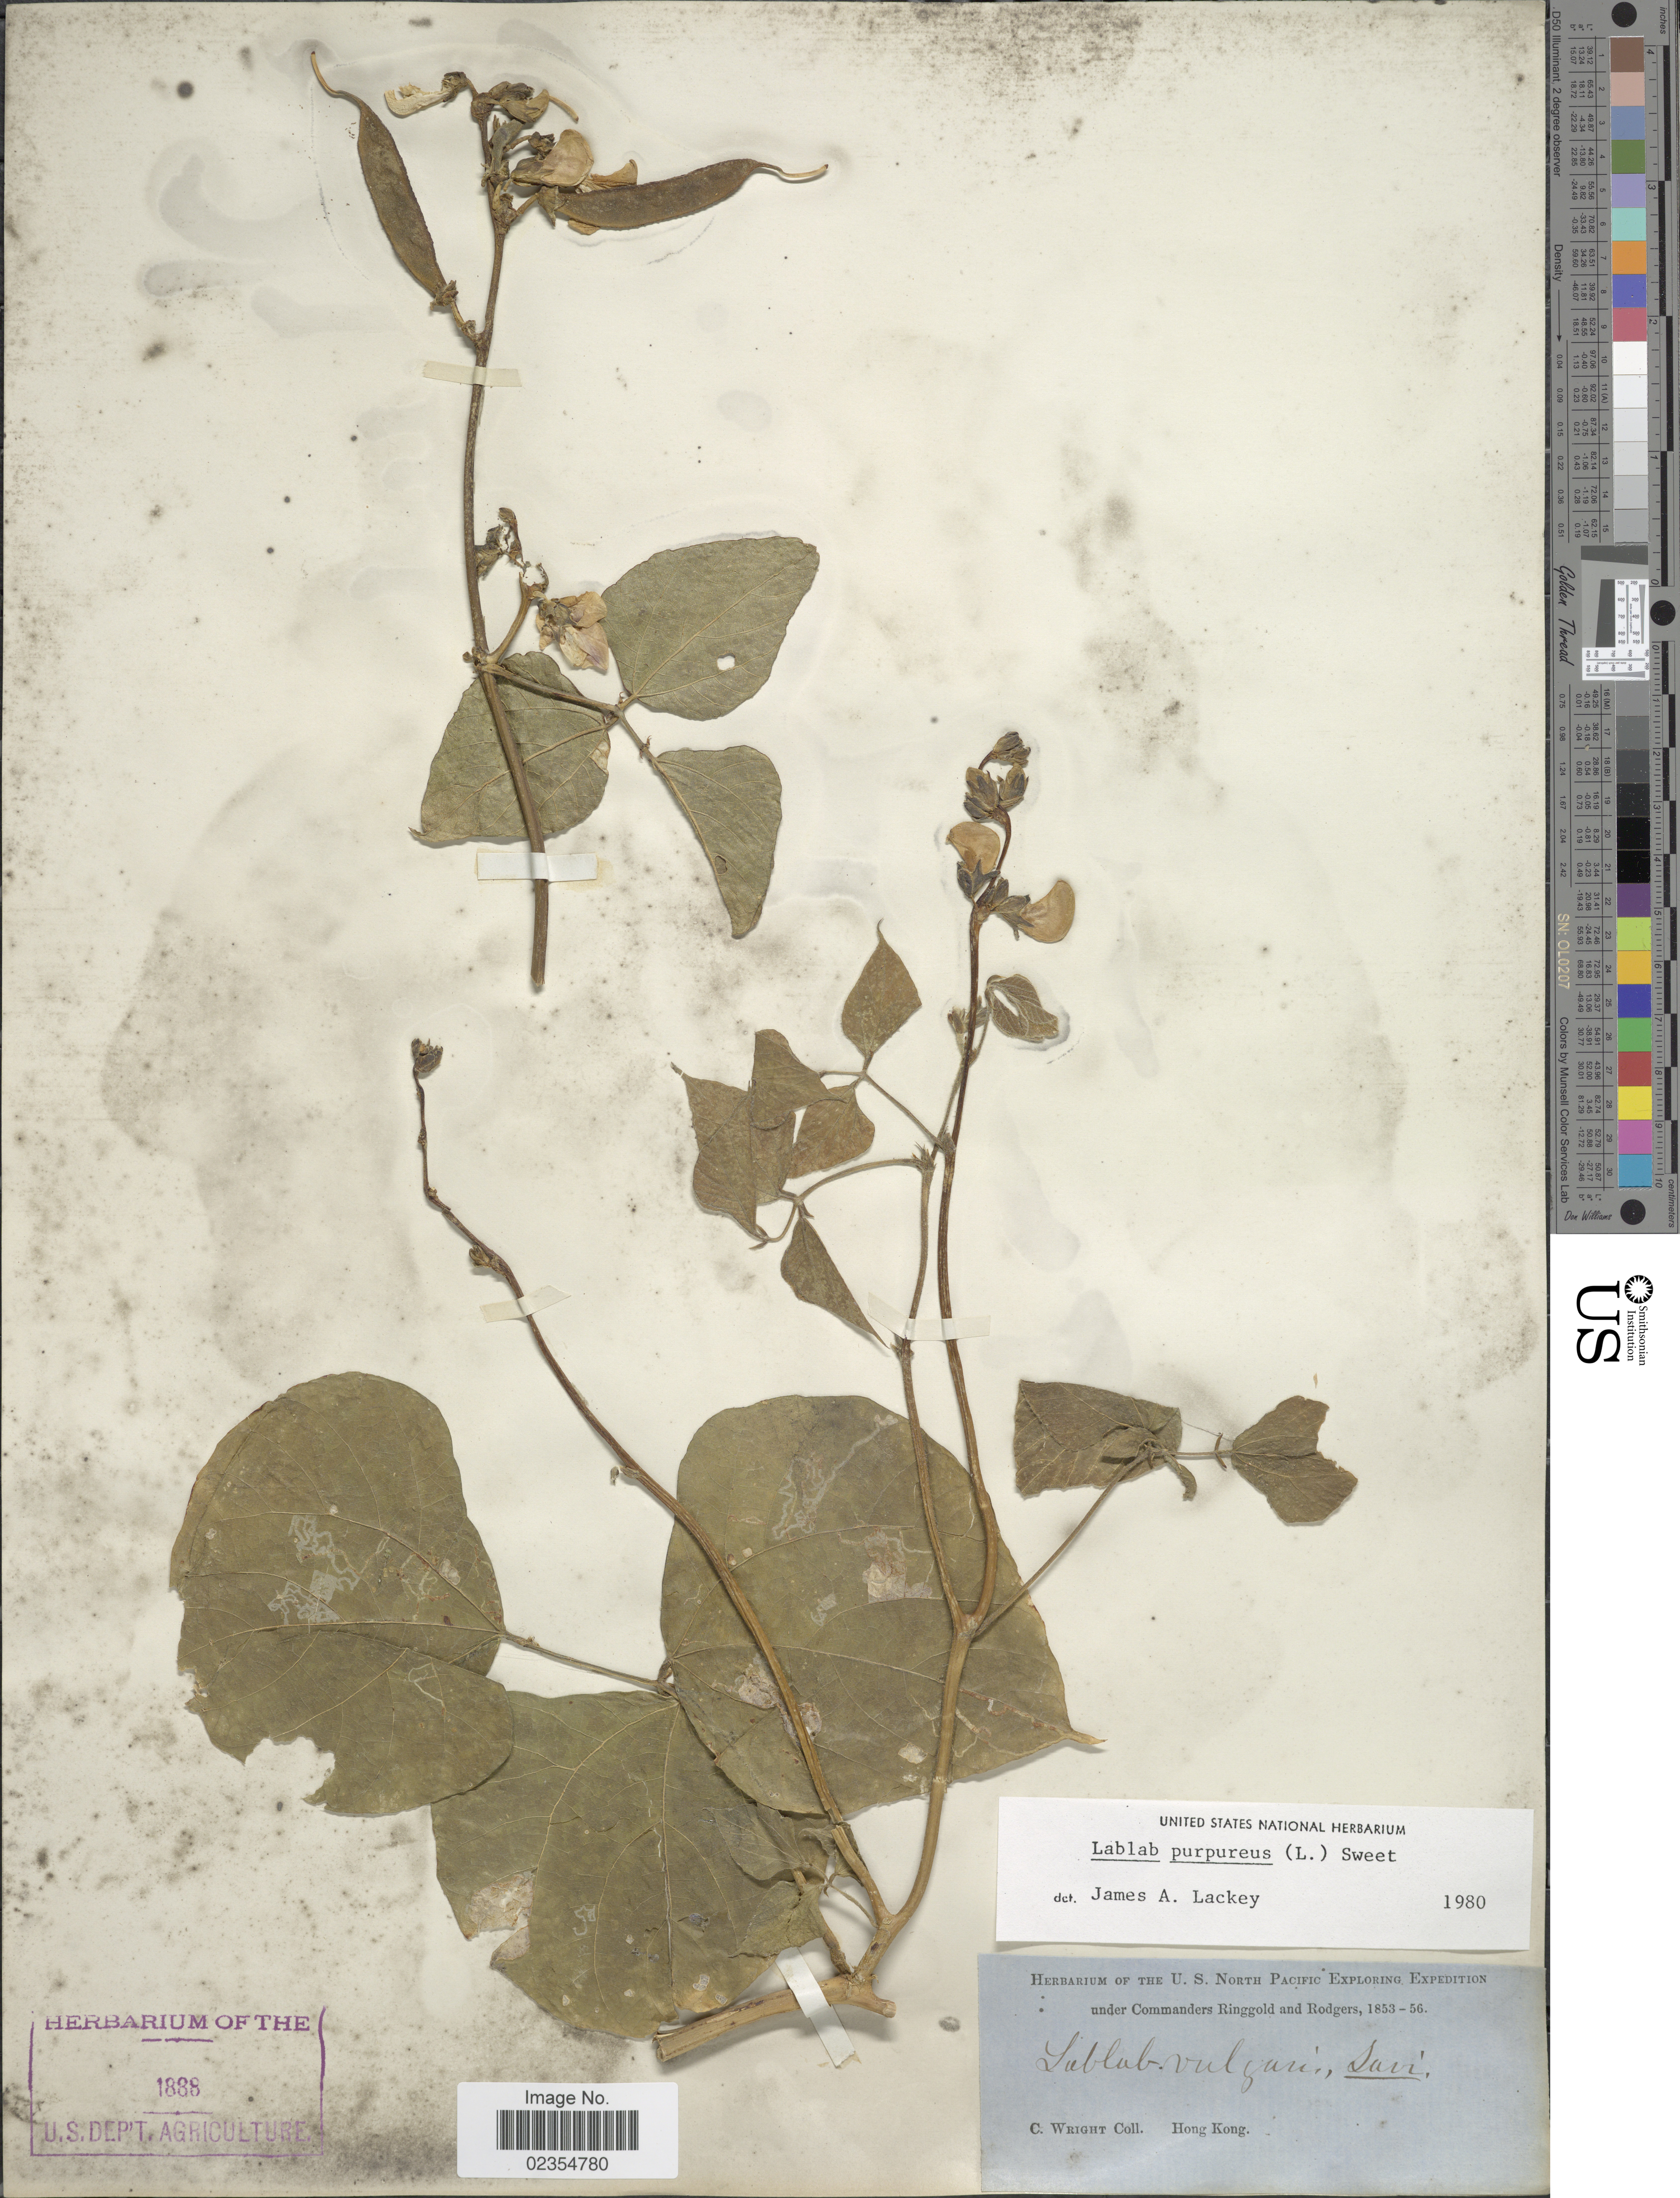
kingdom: Plantae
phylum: Tracheophyta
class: Magnoliopsida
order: Fabales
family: Fabaceae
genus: Lablab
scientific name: Lablab purpureus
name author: (L.) Sweet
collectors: C. Wright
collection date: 1853/1856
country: China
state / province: Hong Kong